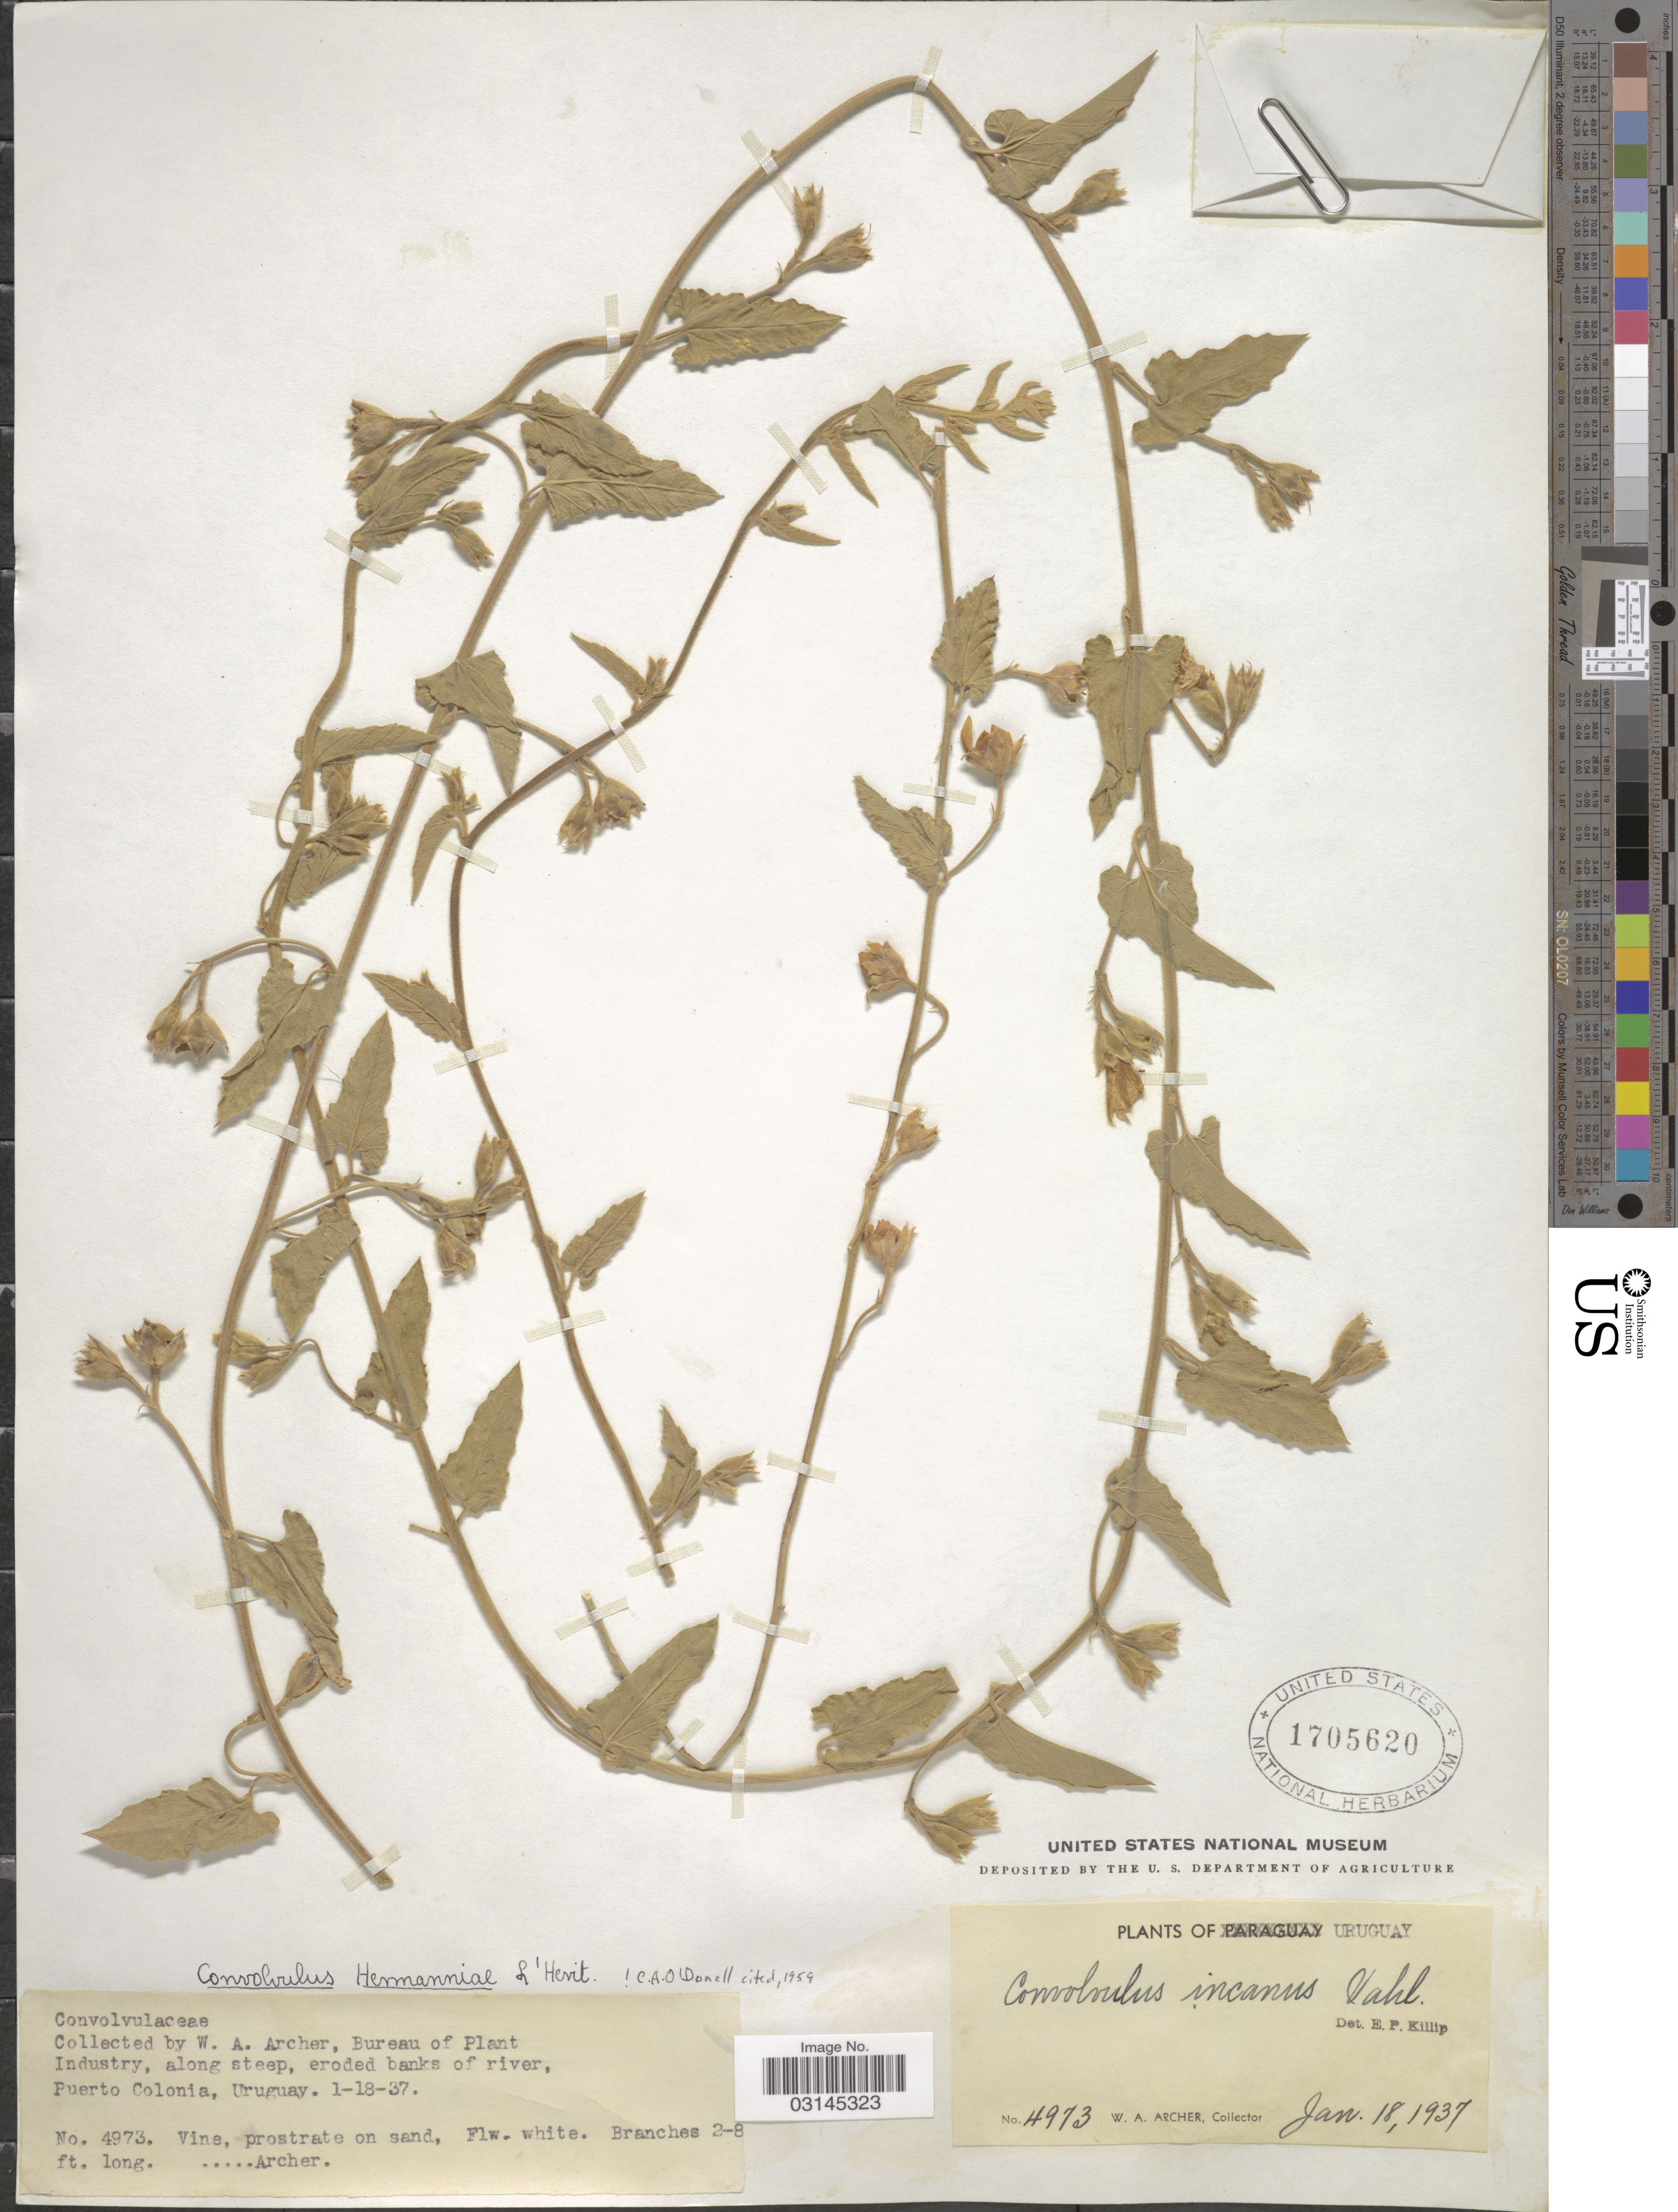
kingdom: Plantae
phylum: Tracheophyta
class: Magnoliopsida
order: Solanales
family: Convolvulaceae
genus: Convolvulus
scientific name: Convolvulus hermanniae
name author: L'Hér.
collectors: W. Archer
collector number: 4973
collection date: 1937-01-18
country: Uruguay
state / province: Colonia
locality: Puerto Colonia.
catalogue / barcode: US 1705620